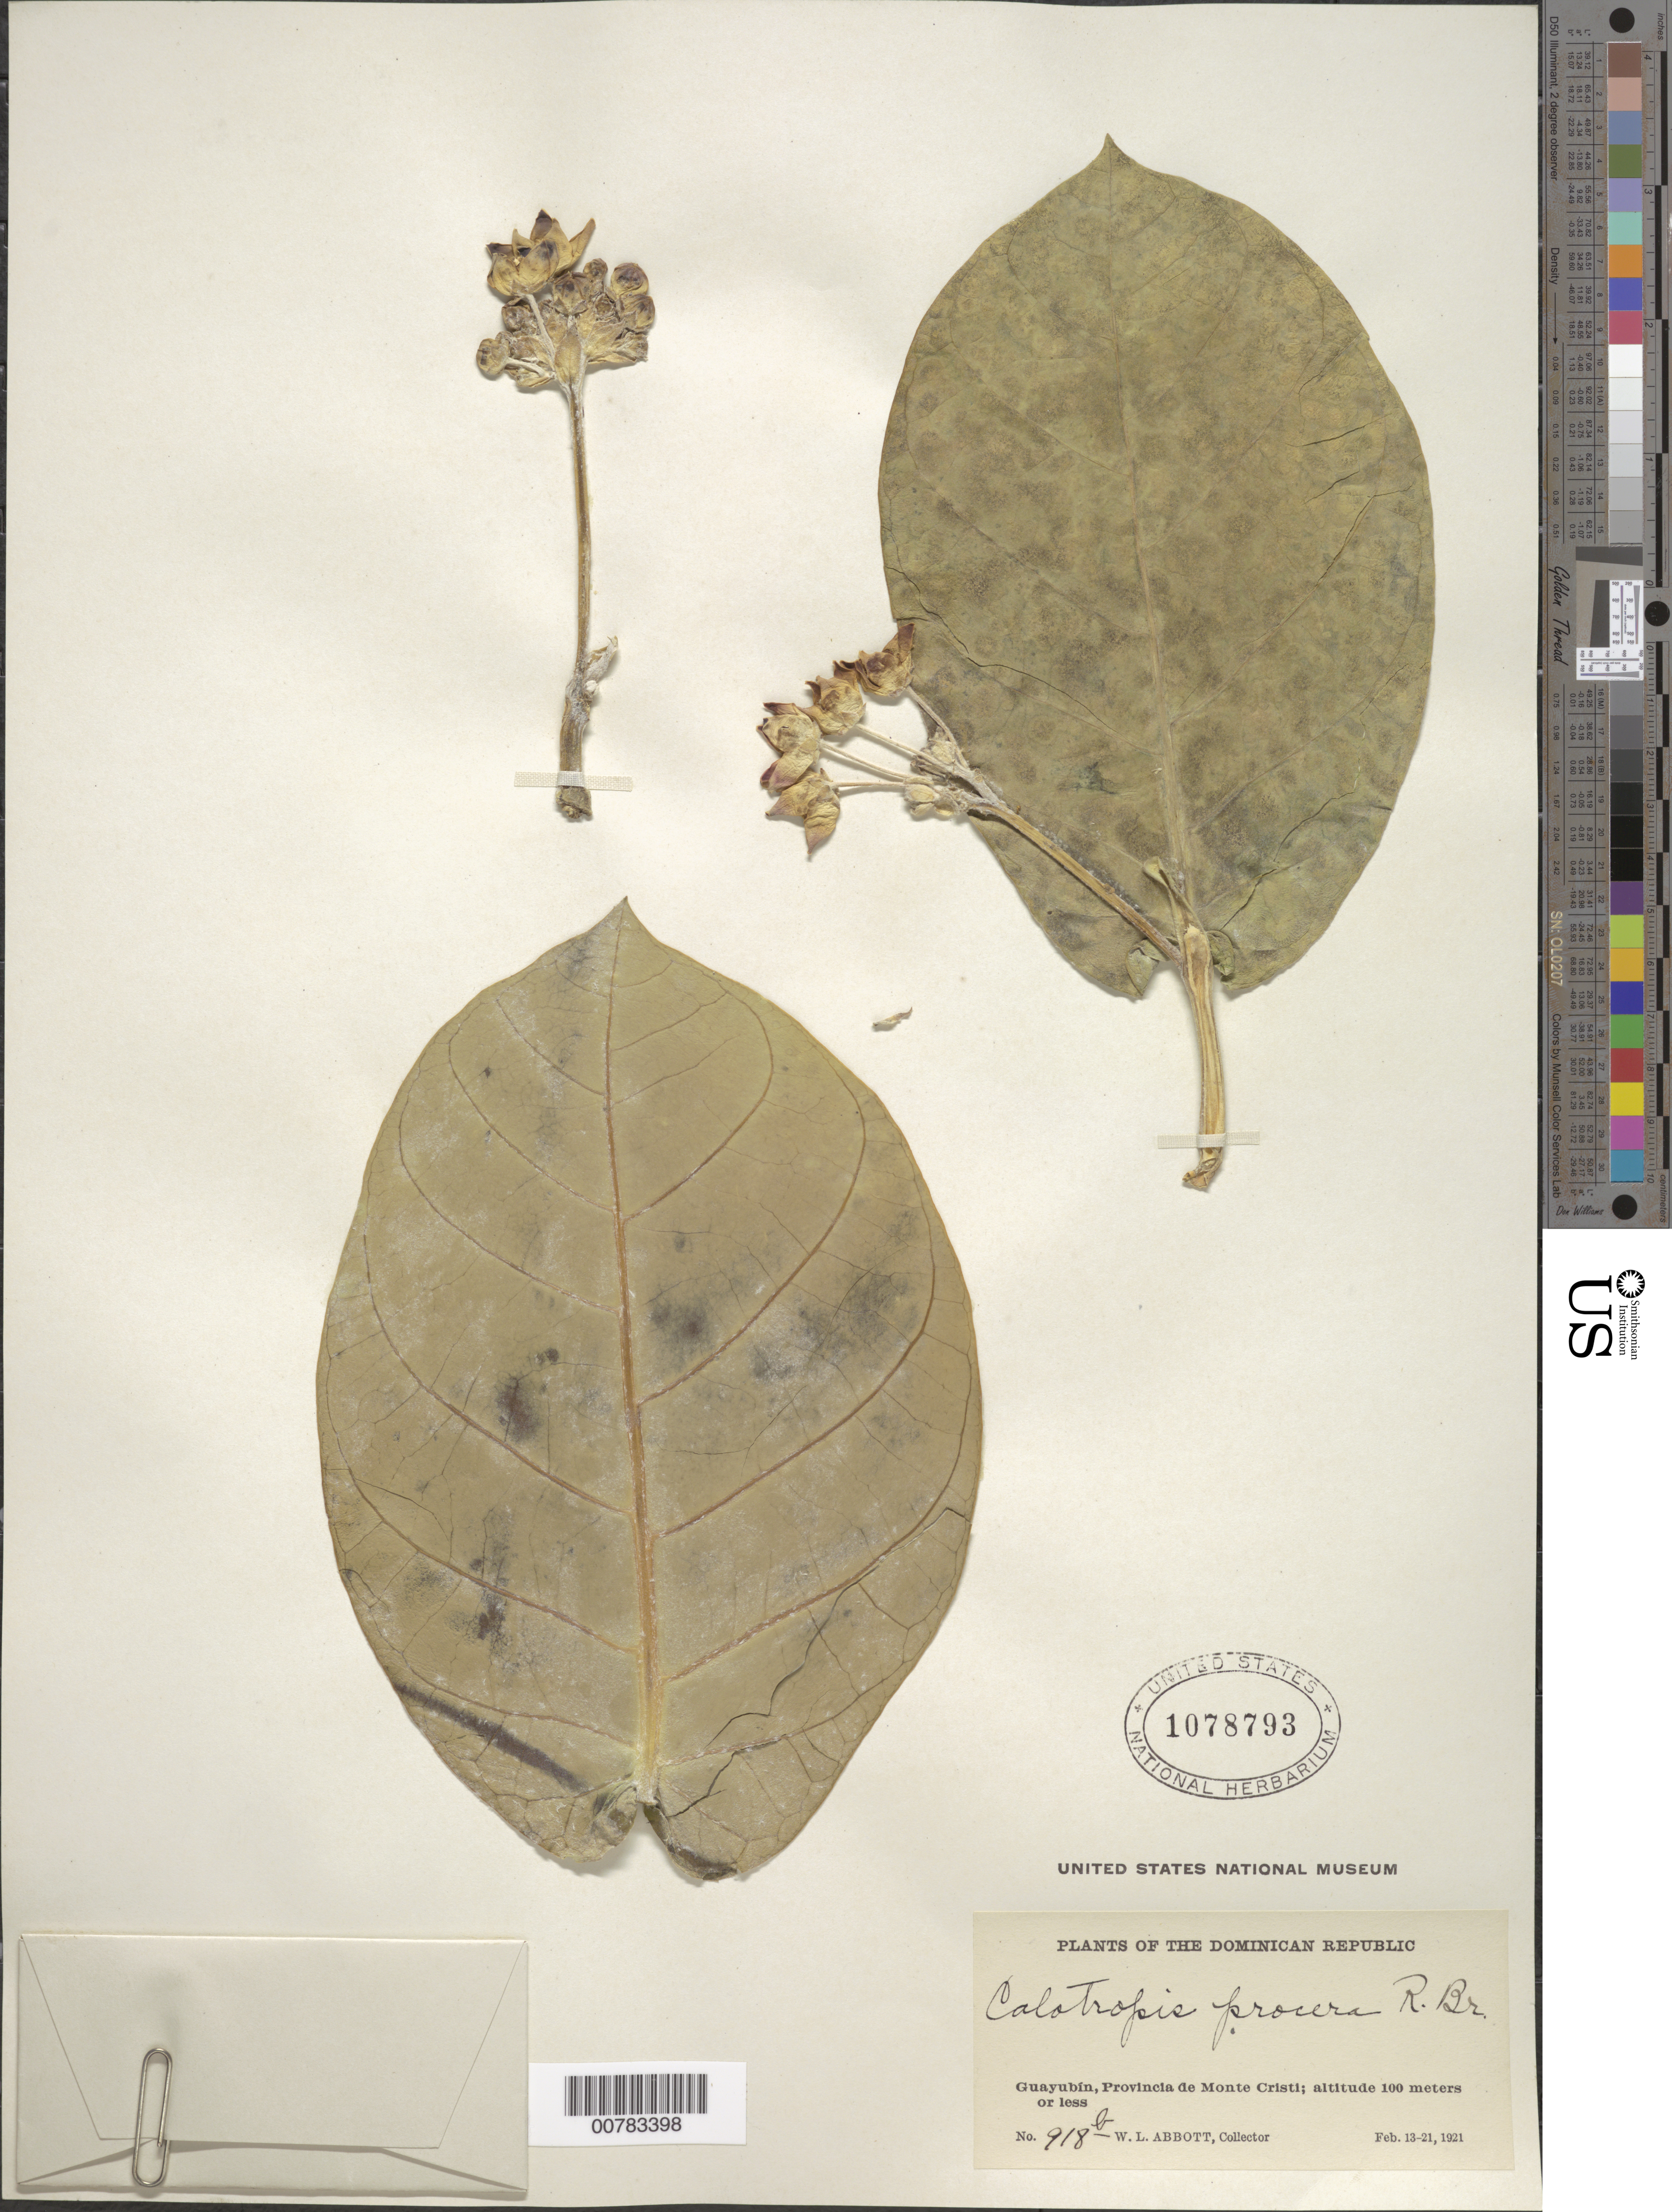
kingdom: Plantae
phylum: Tracheophyta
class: Magnoliopsida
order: Gentianales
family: Apocynaceae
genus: Calotropis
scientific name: Calotropis procera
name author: (Aiton) W.T. Aiton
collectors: W. L. Abbott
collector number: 918b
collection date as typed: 13 Feb 1910 to 21 Feb 1921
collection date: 1910-02-13/1921-02-21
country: Dominican Republic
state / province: Monte Cristi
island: Hispaniola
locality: Guayubín.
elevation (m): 100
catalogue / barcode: US 1078793